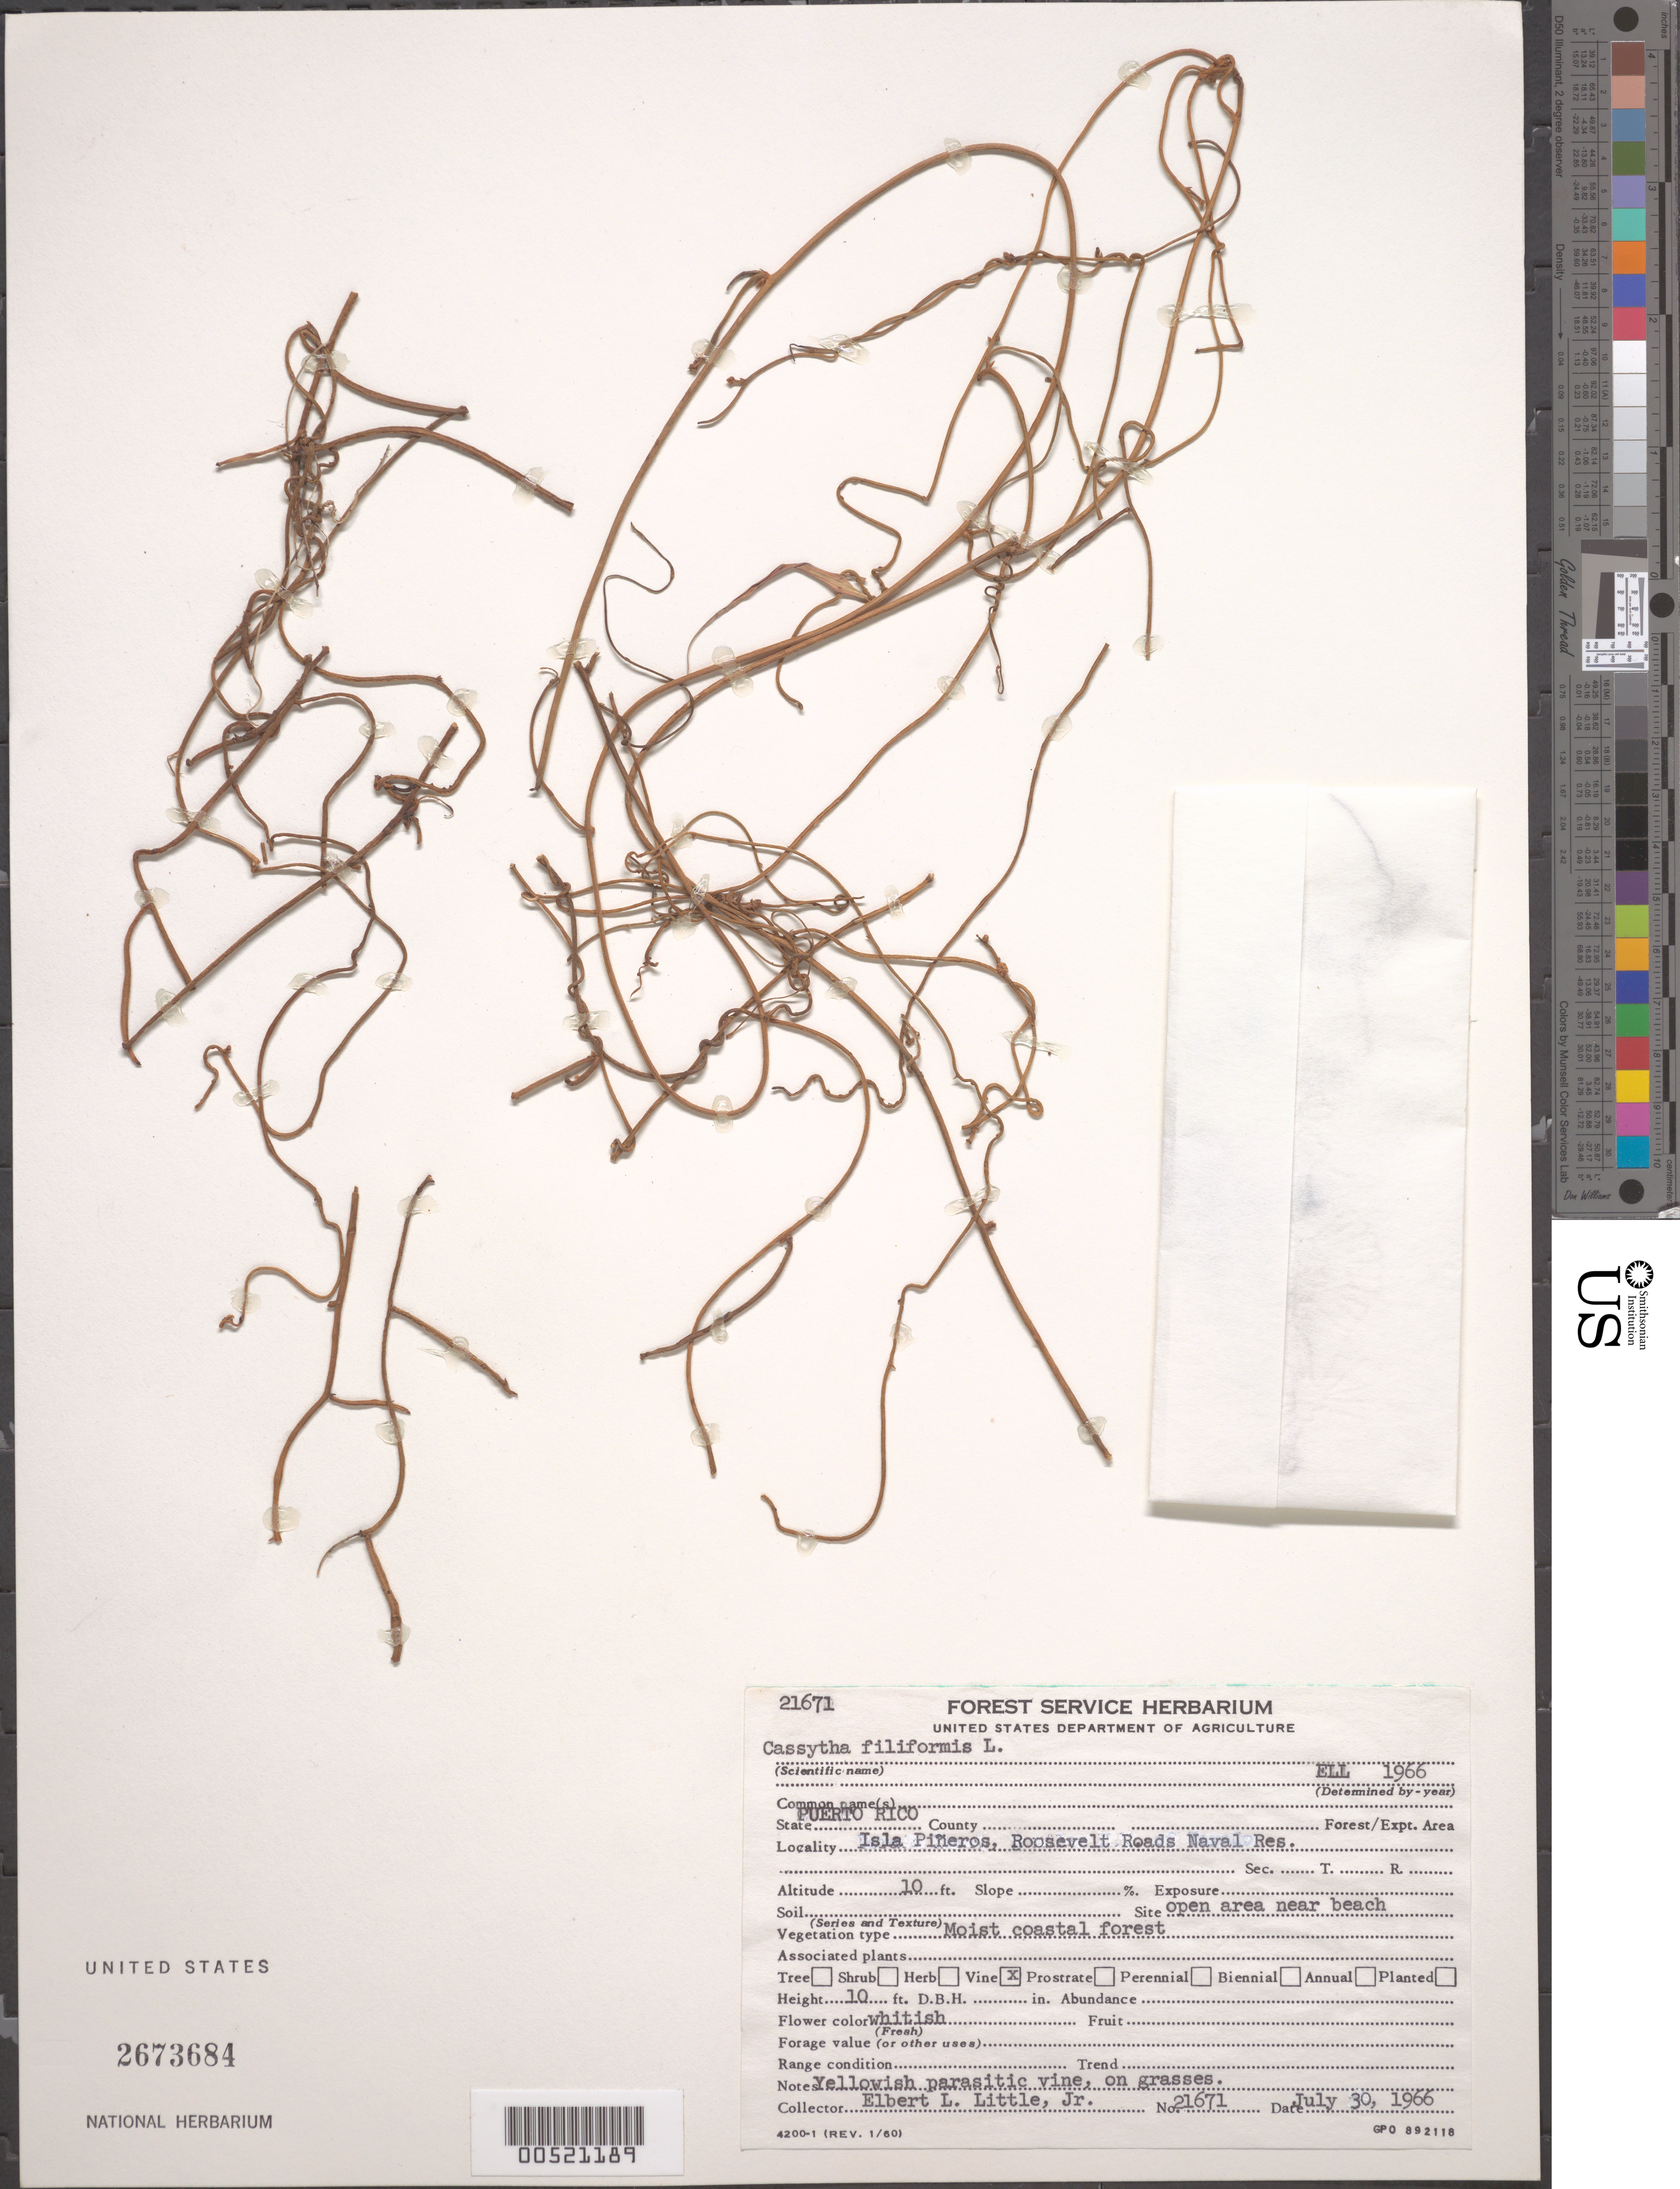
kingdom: Plantae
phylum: Tracheophyta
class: Magnoliopsida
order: Laurales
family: Lauraceae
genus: Cassytha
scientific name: Cassytha filiformis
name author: L.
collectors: E. L. Little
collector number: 21671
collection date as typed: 30 Jul 1966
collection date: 1966-07-30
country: Puerto Rico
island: Greater Antilles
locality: Isla Pineros, Roosevelt Roads Naval Reservation. Moist coastal forest.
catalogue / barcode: US 2673684